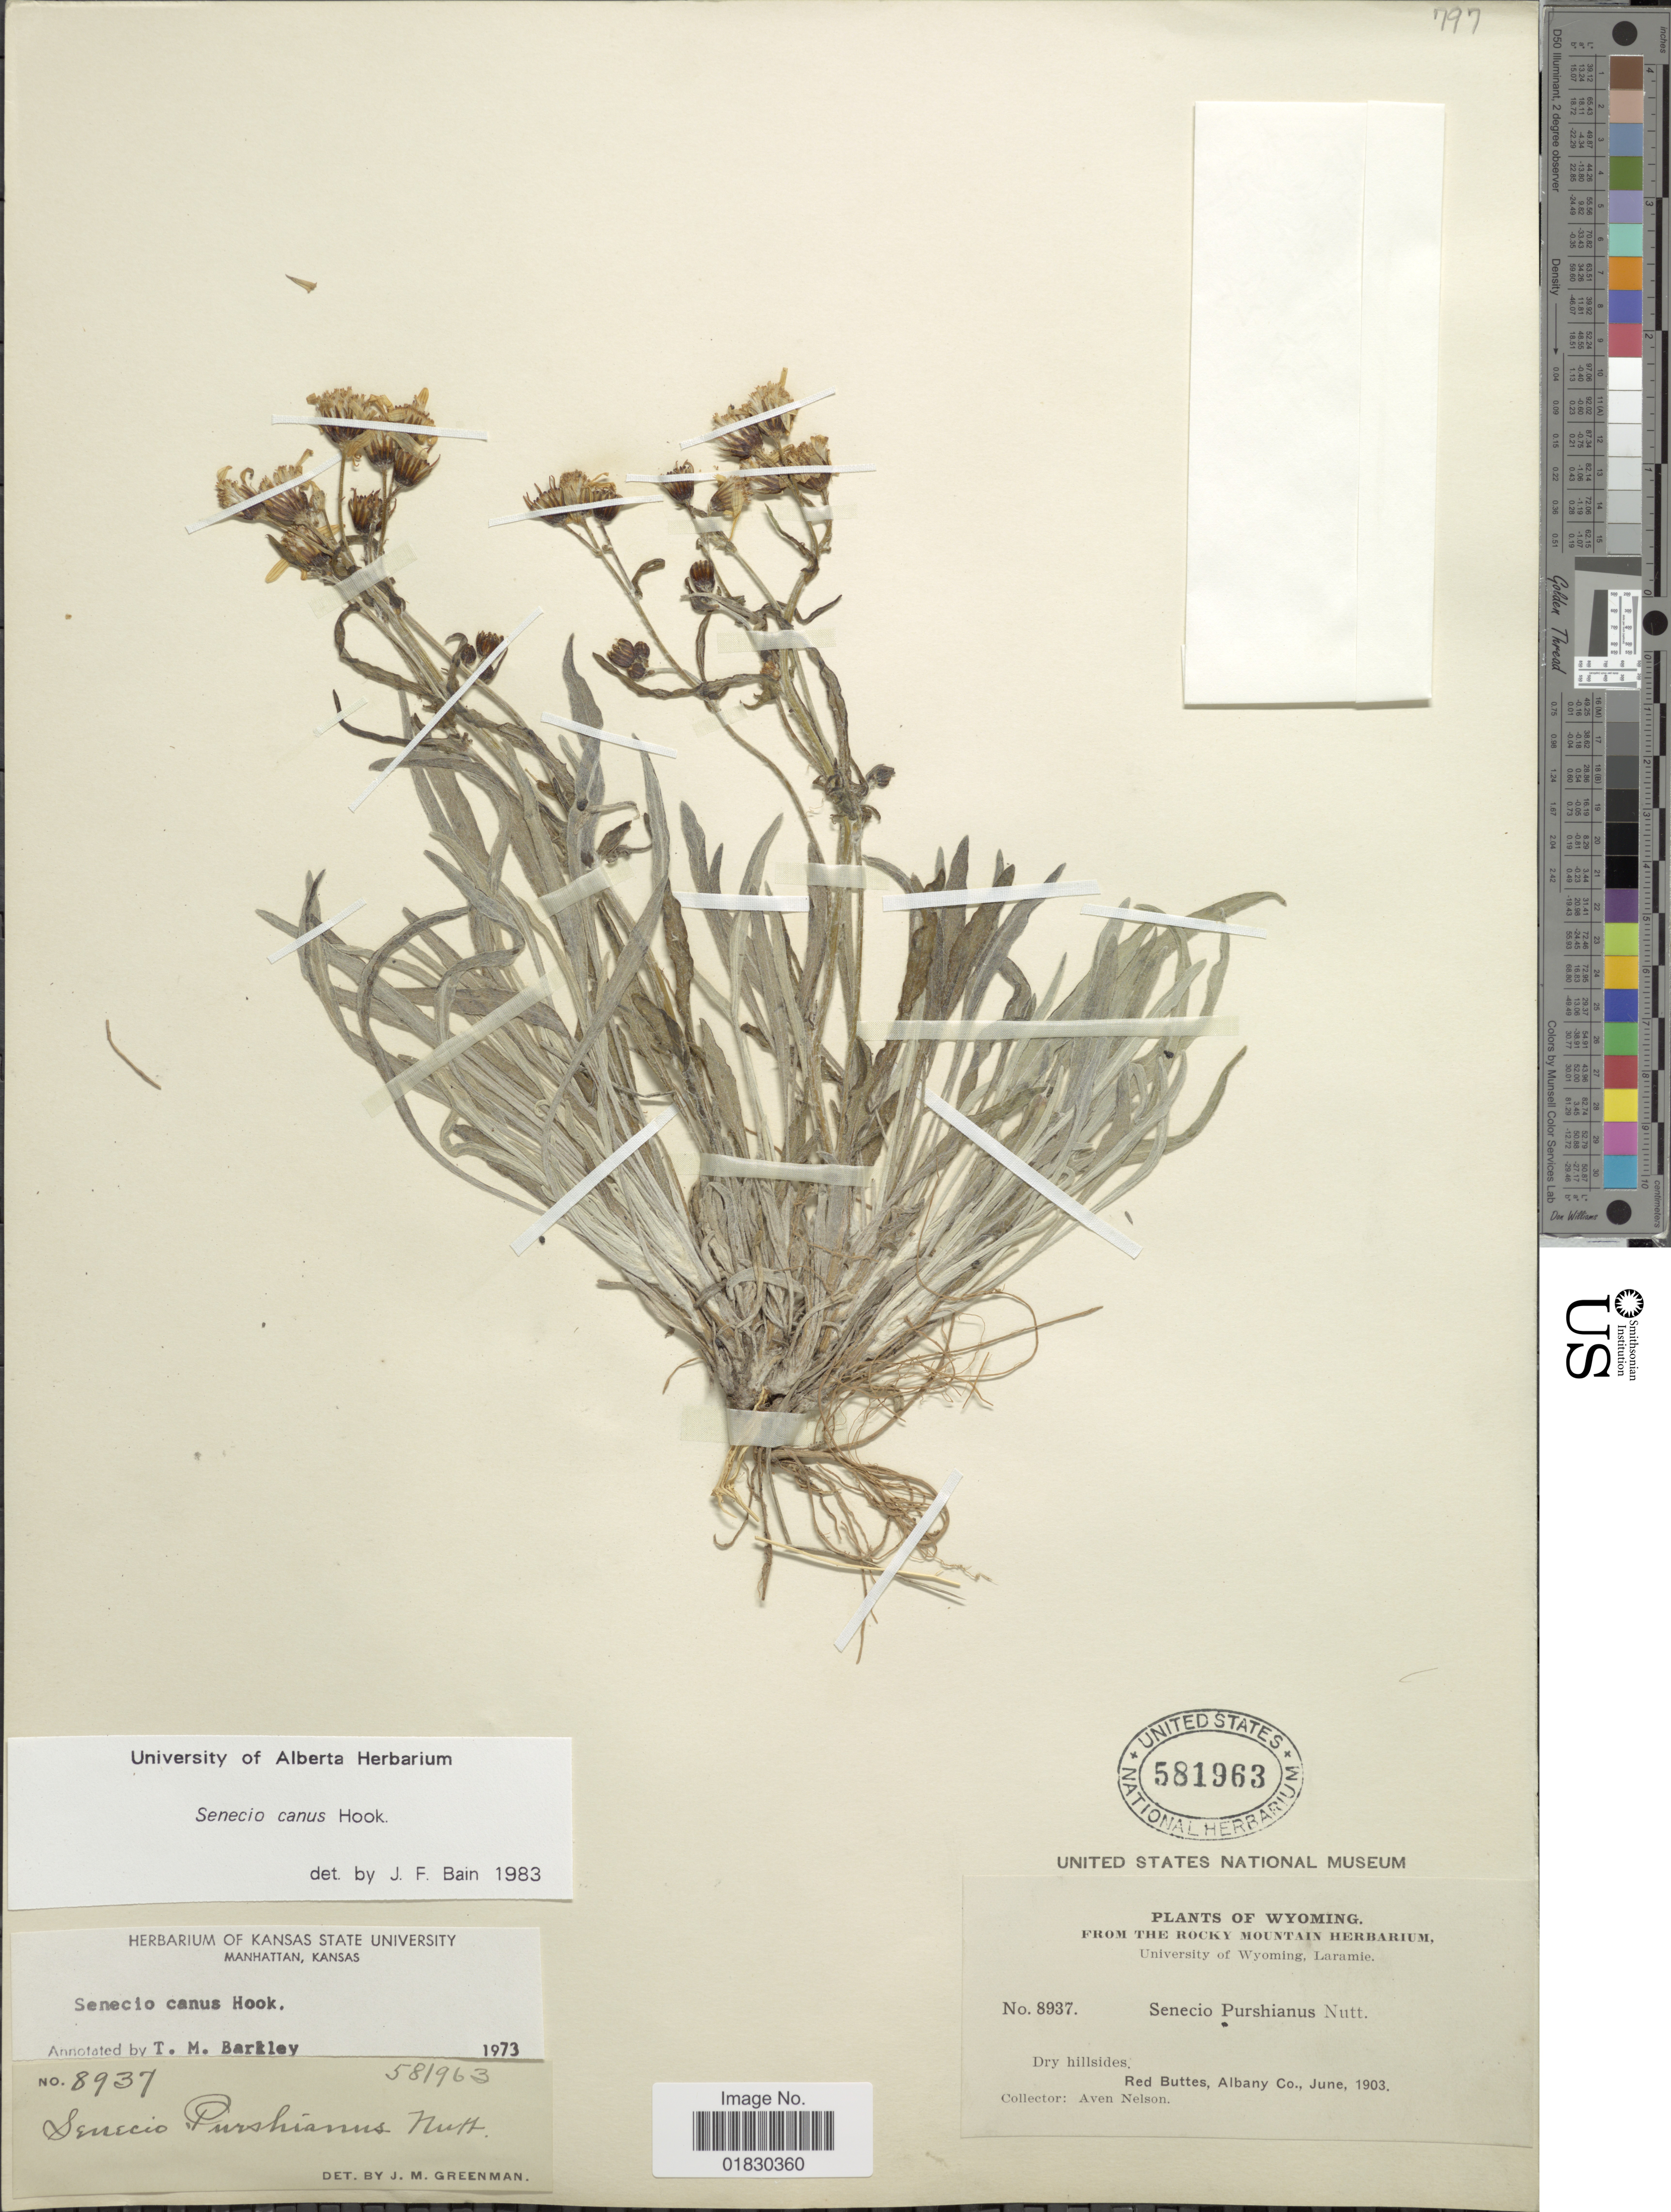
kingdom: Plantae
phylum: Tracheophyta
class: Magnoliopsida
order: Asterales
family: Asteraceae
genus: Packera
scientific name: Packera cana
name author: (Hook.) W.A. Weber & Á. Löve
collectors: A. Nelson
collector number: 8937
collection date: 1903-06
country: United States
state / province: Wyoming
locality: Red Buttes, Albany Co.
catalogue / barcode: US 581963